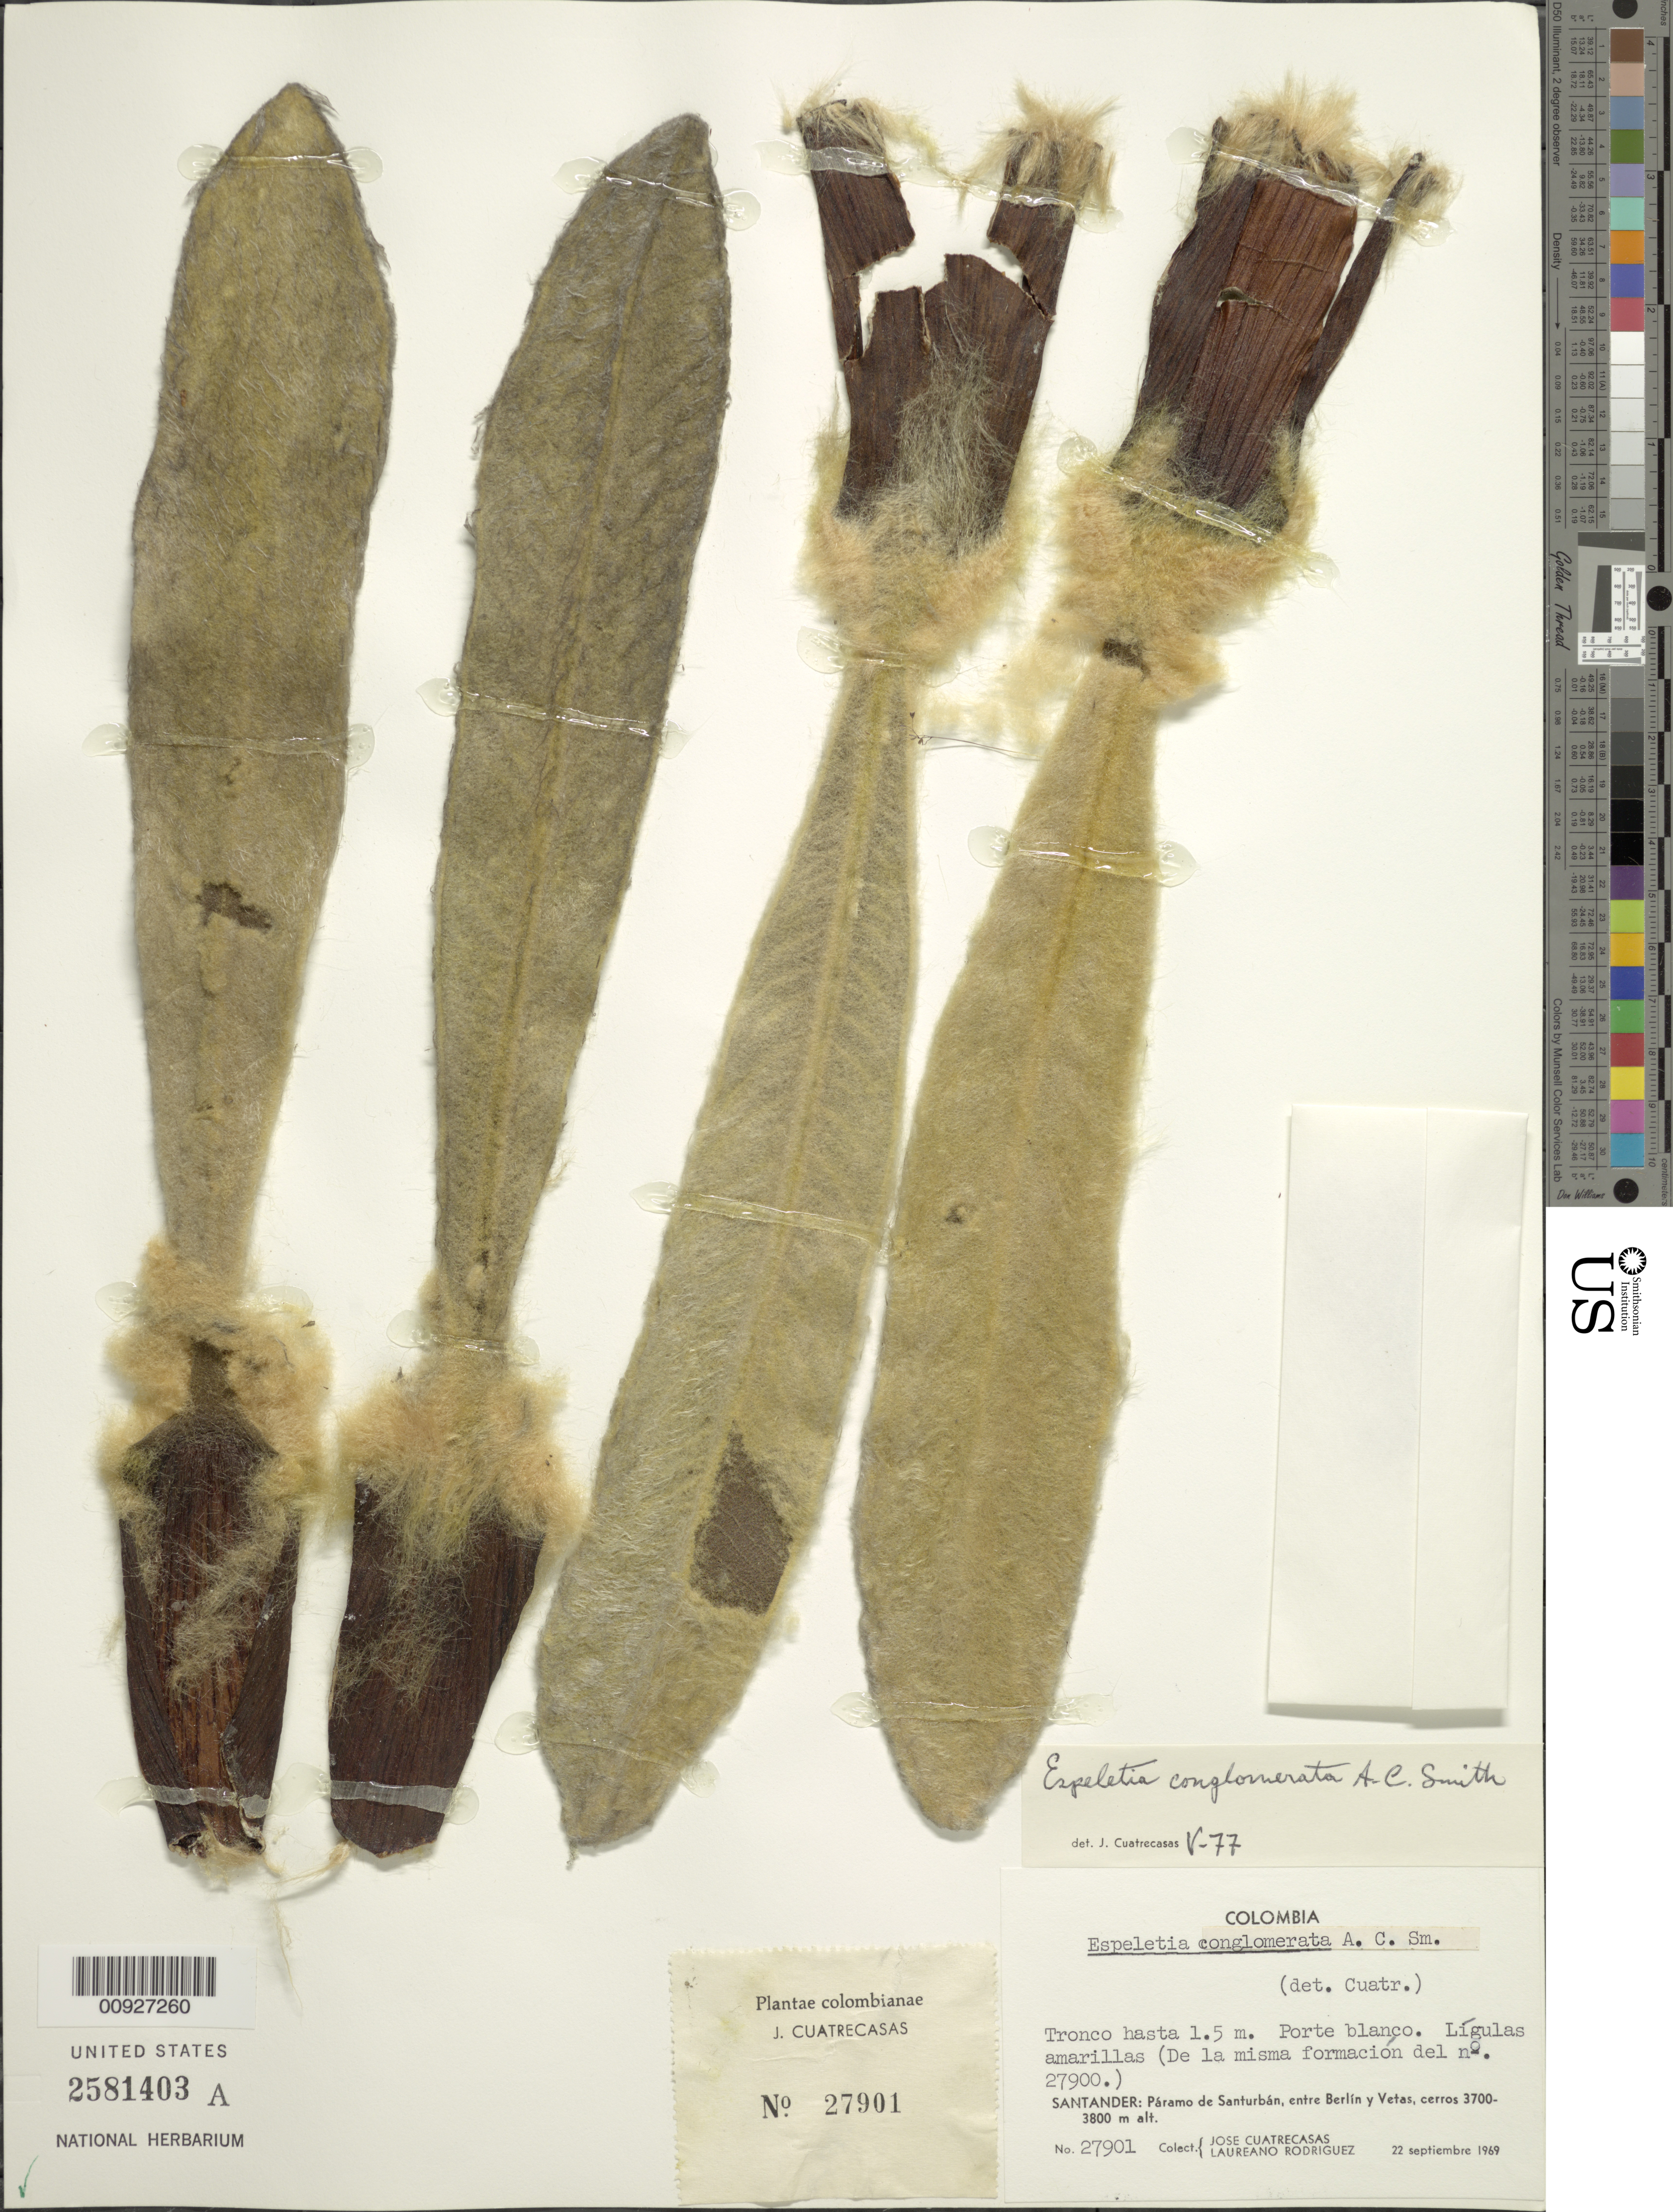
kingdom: Plantae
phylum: Tracheophyta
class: Magnoliopsida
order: Asterales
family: Asteraceae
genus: Espeletia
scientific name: Espeletia conglomerata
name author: A.C. Sm.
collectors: J. Cuatrecasas & L. Rodriguez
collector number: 27901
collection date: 1969-11-22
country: Colombia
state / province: Santander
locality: P. de Santurbán. Páramo de Santurbán, entre Berlín y Vetas, cerros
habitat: Cerros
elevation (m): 3700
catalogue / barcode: US 2581403A